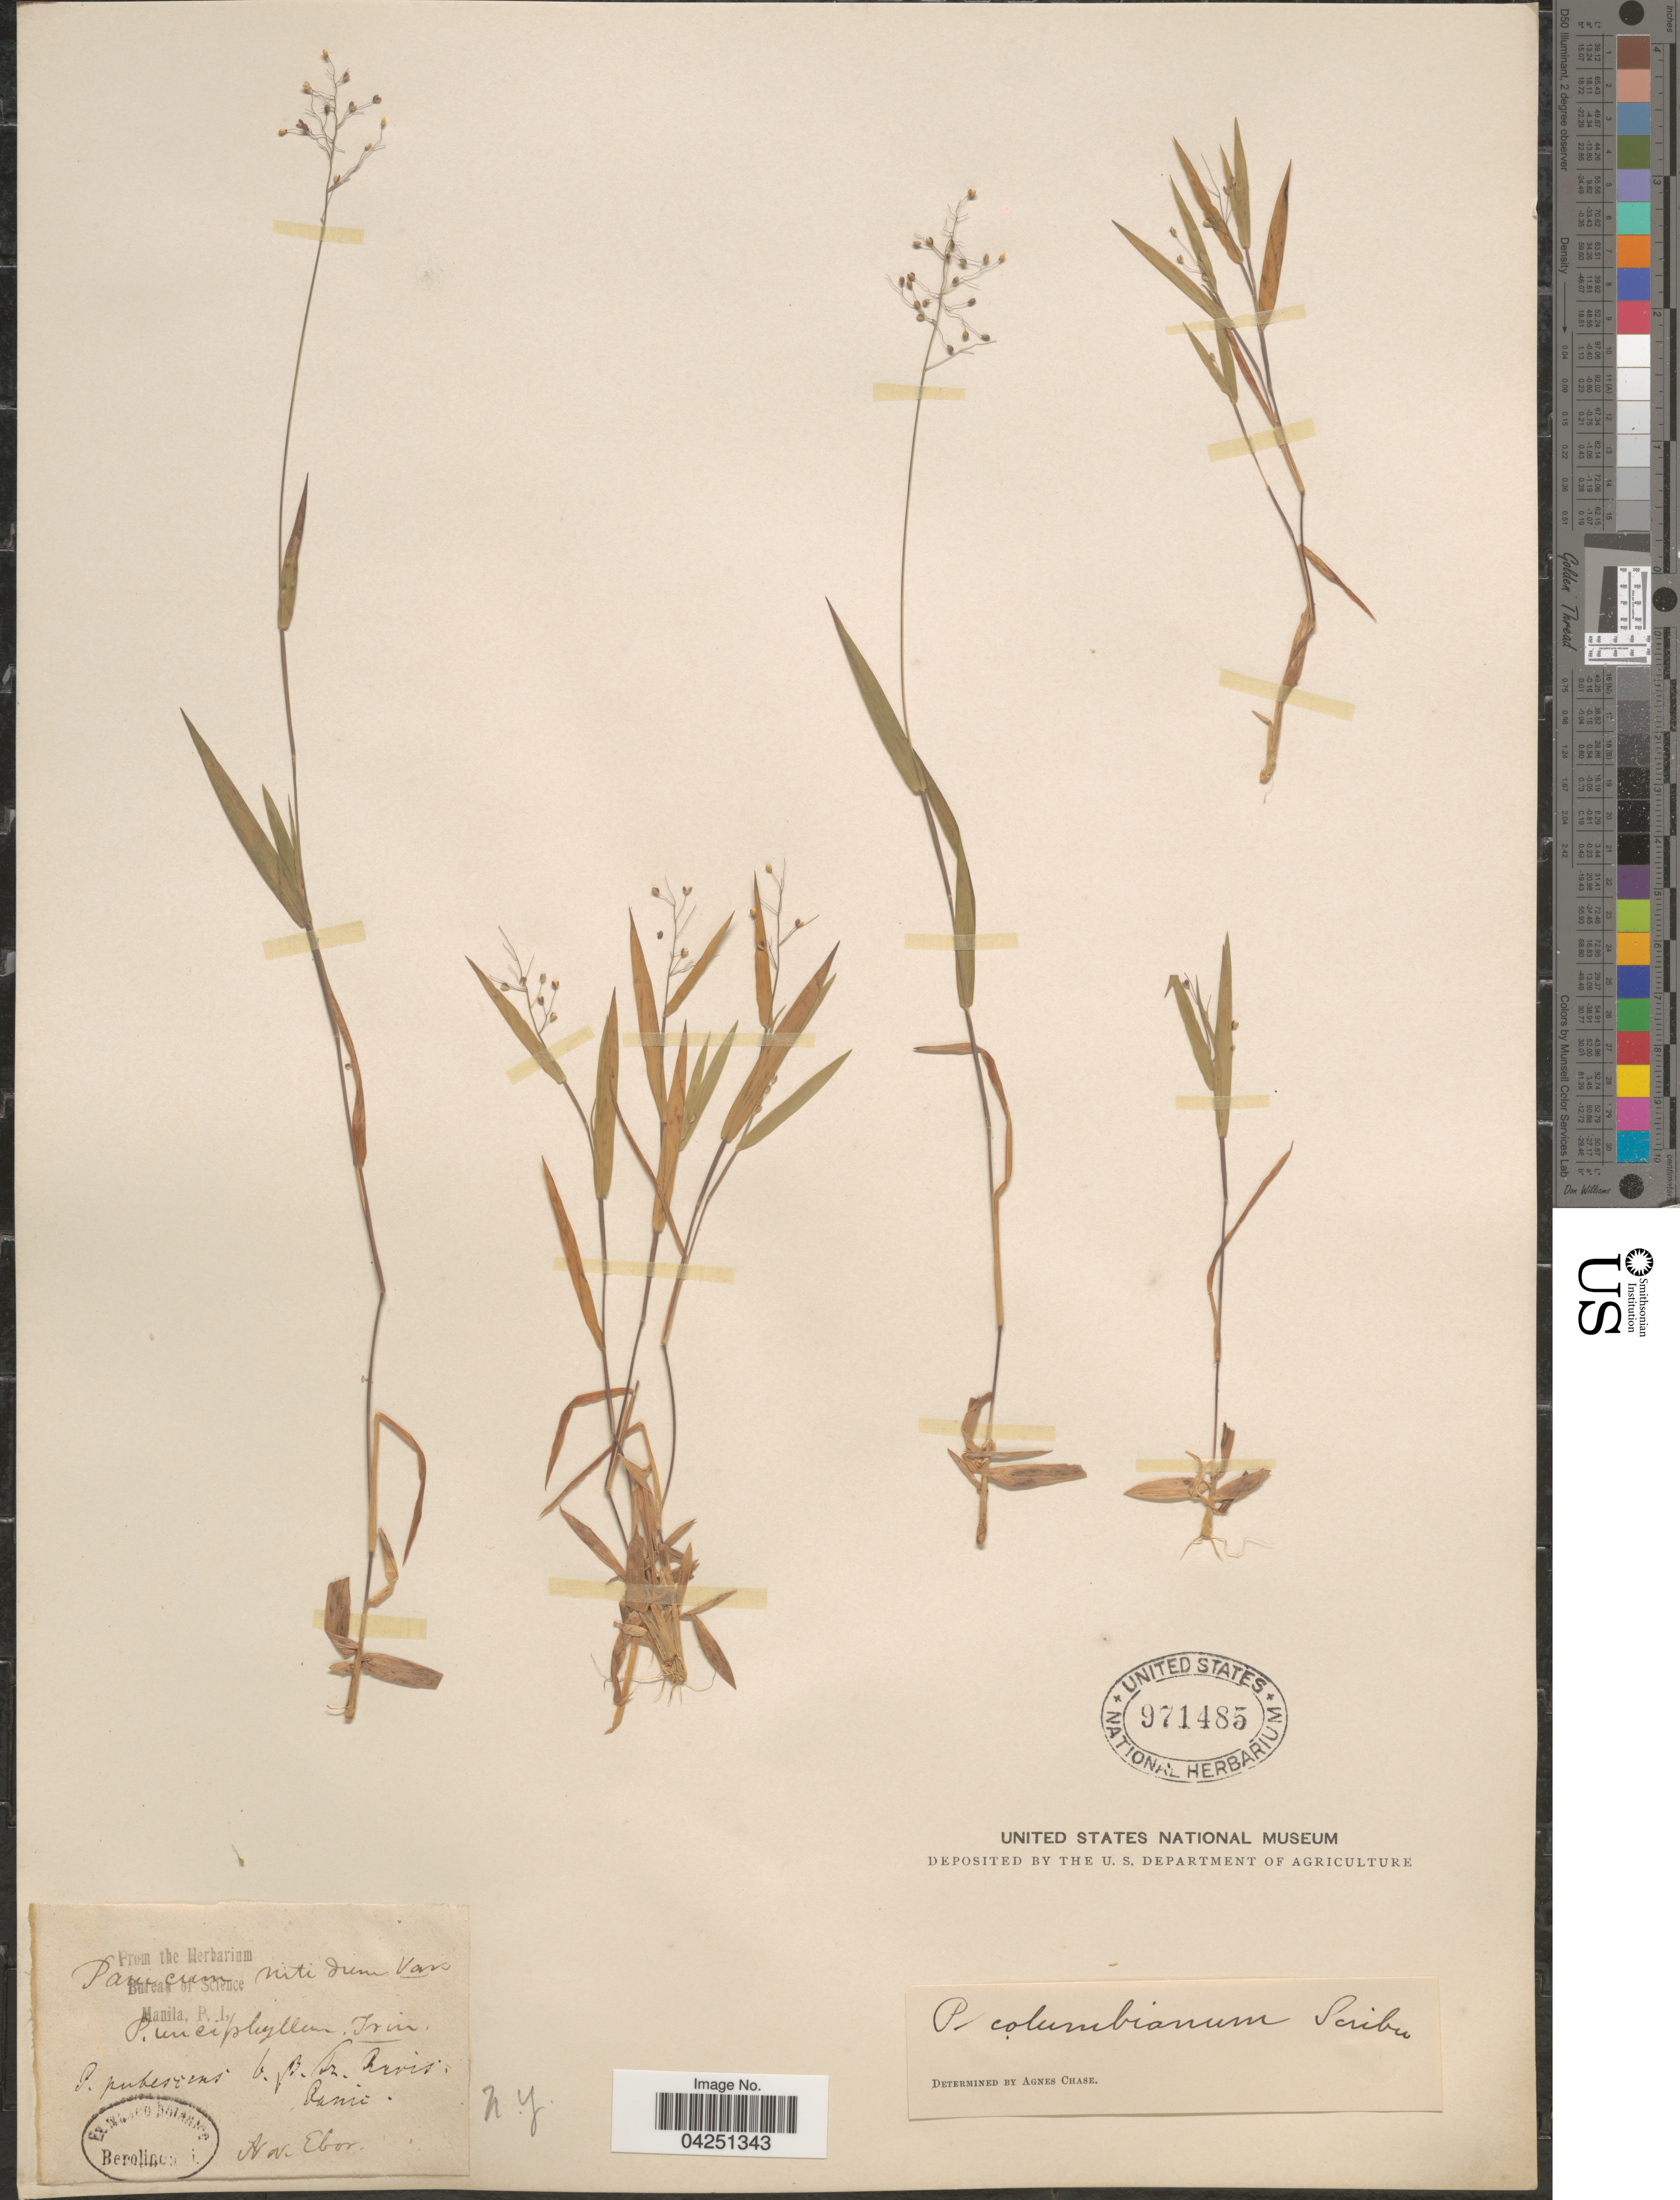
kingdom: Plantae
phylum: Tracheophyta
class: Liliopsida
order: Poales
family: Poaceae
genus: Dichanthelium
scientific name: Dichanthelium acuminatum var. acuminatum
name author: (Sw.) Gould & C.A. Clark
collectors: ex Museo Botanico Berolinensi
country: United States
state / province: New York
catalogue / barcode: US 971485